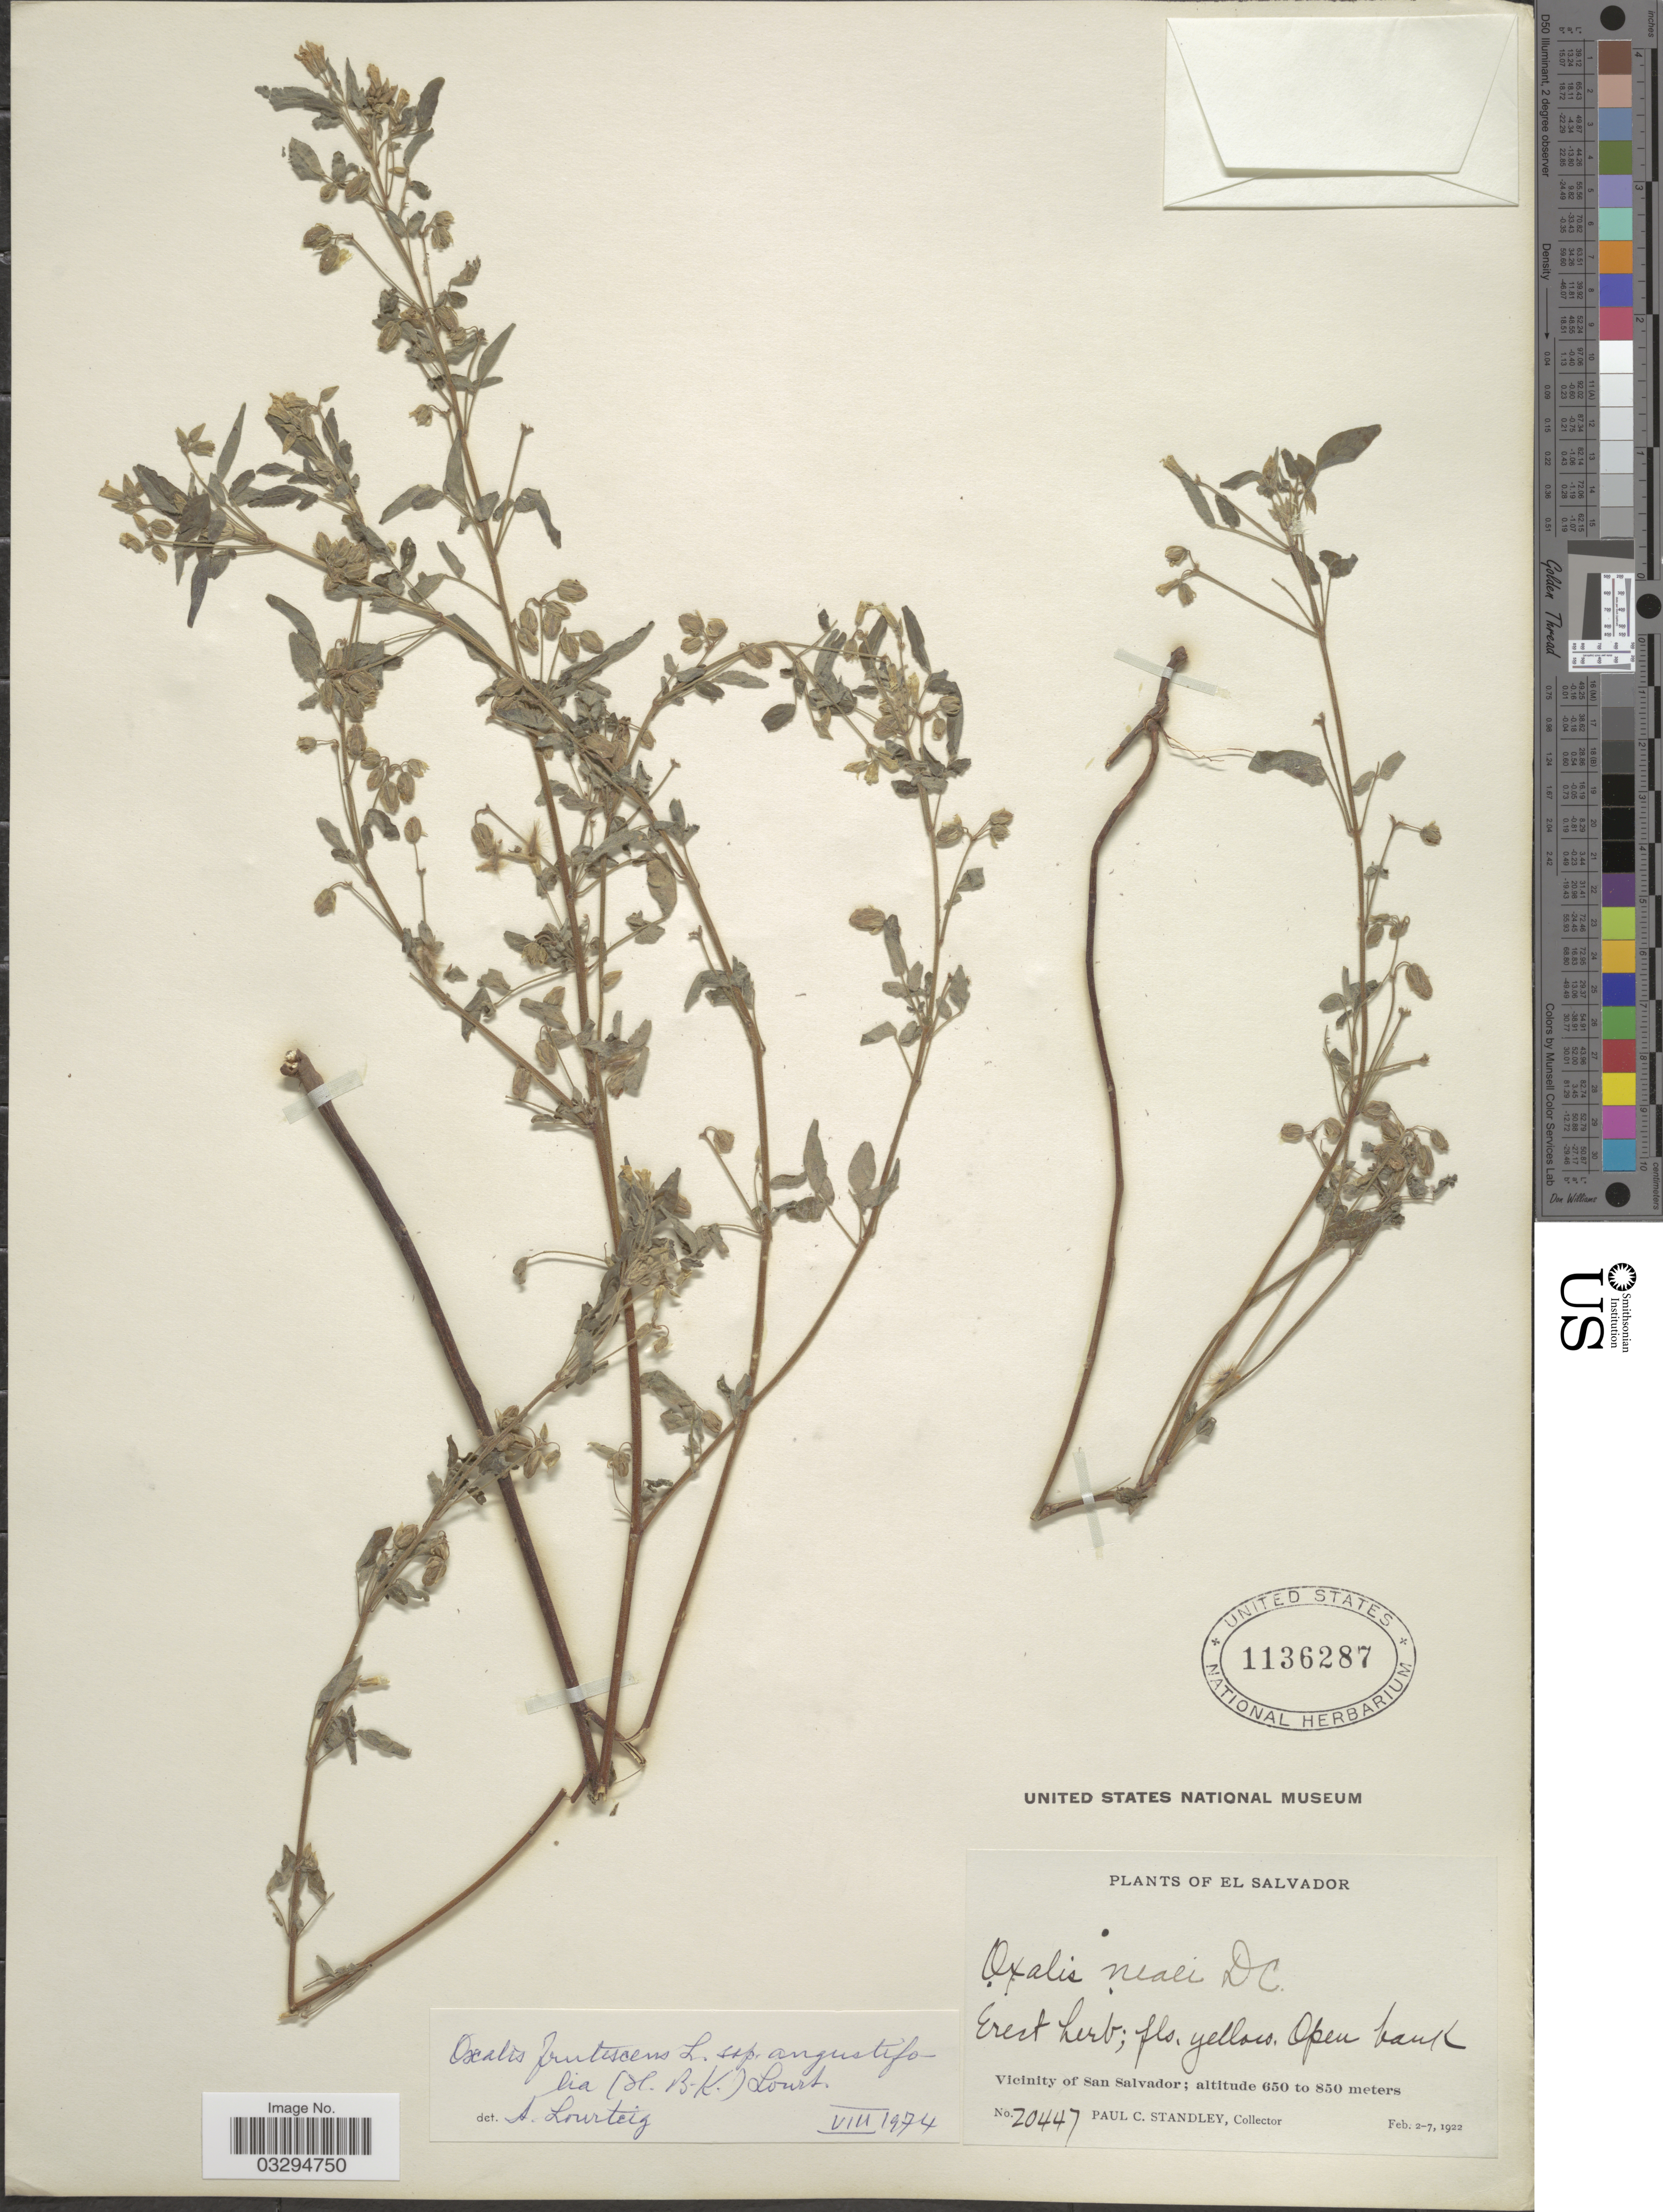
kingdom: Plantae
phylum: Tracheophyta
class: Magnoliopsida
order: Oxalidales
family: Oxalidaceae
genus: Oxalis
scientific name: Oxalis frutescens subsp. angustifolia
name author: (Kunth) Lourteig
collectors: P. C. Standley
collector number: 20447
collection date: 1922-02-02/1922-02-07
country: El Salvador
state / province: San Salvador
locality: Vicinity of San Salvador.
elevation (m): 650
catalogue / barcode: US 1136287